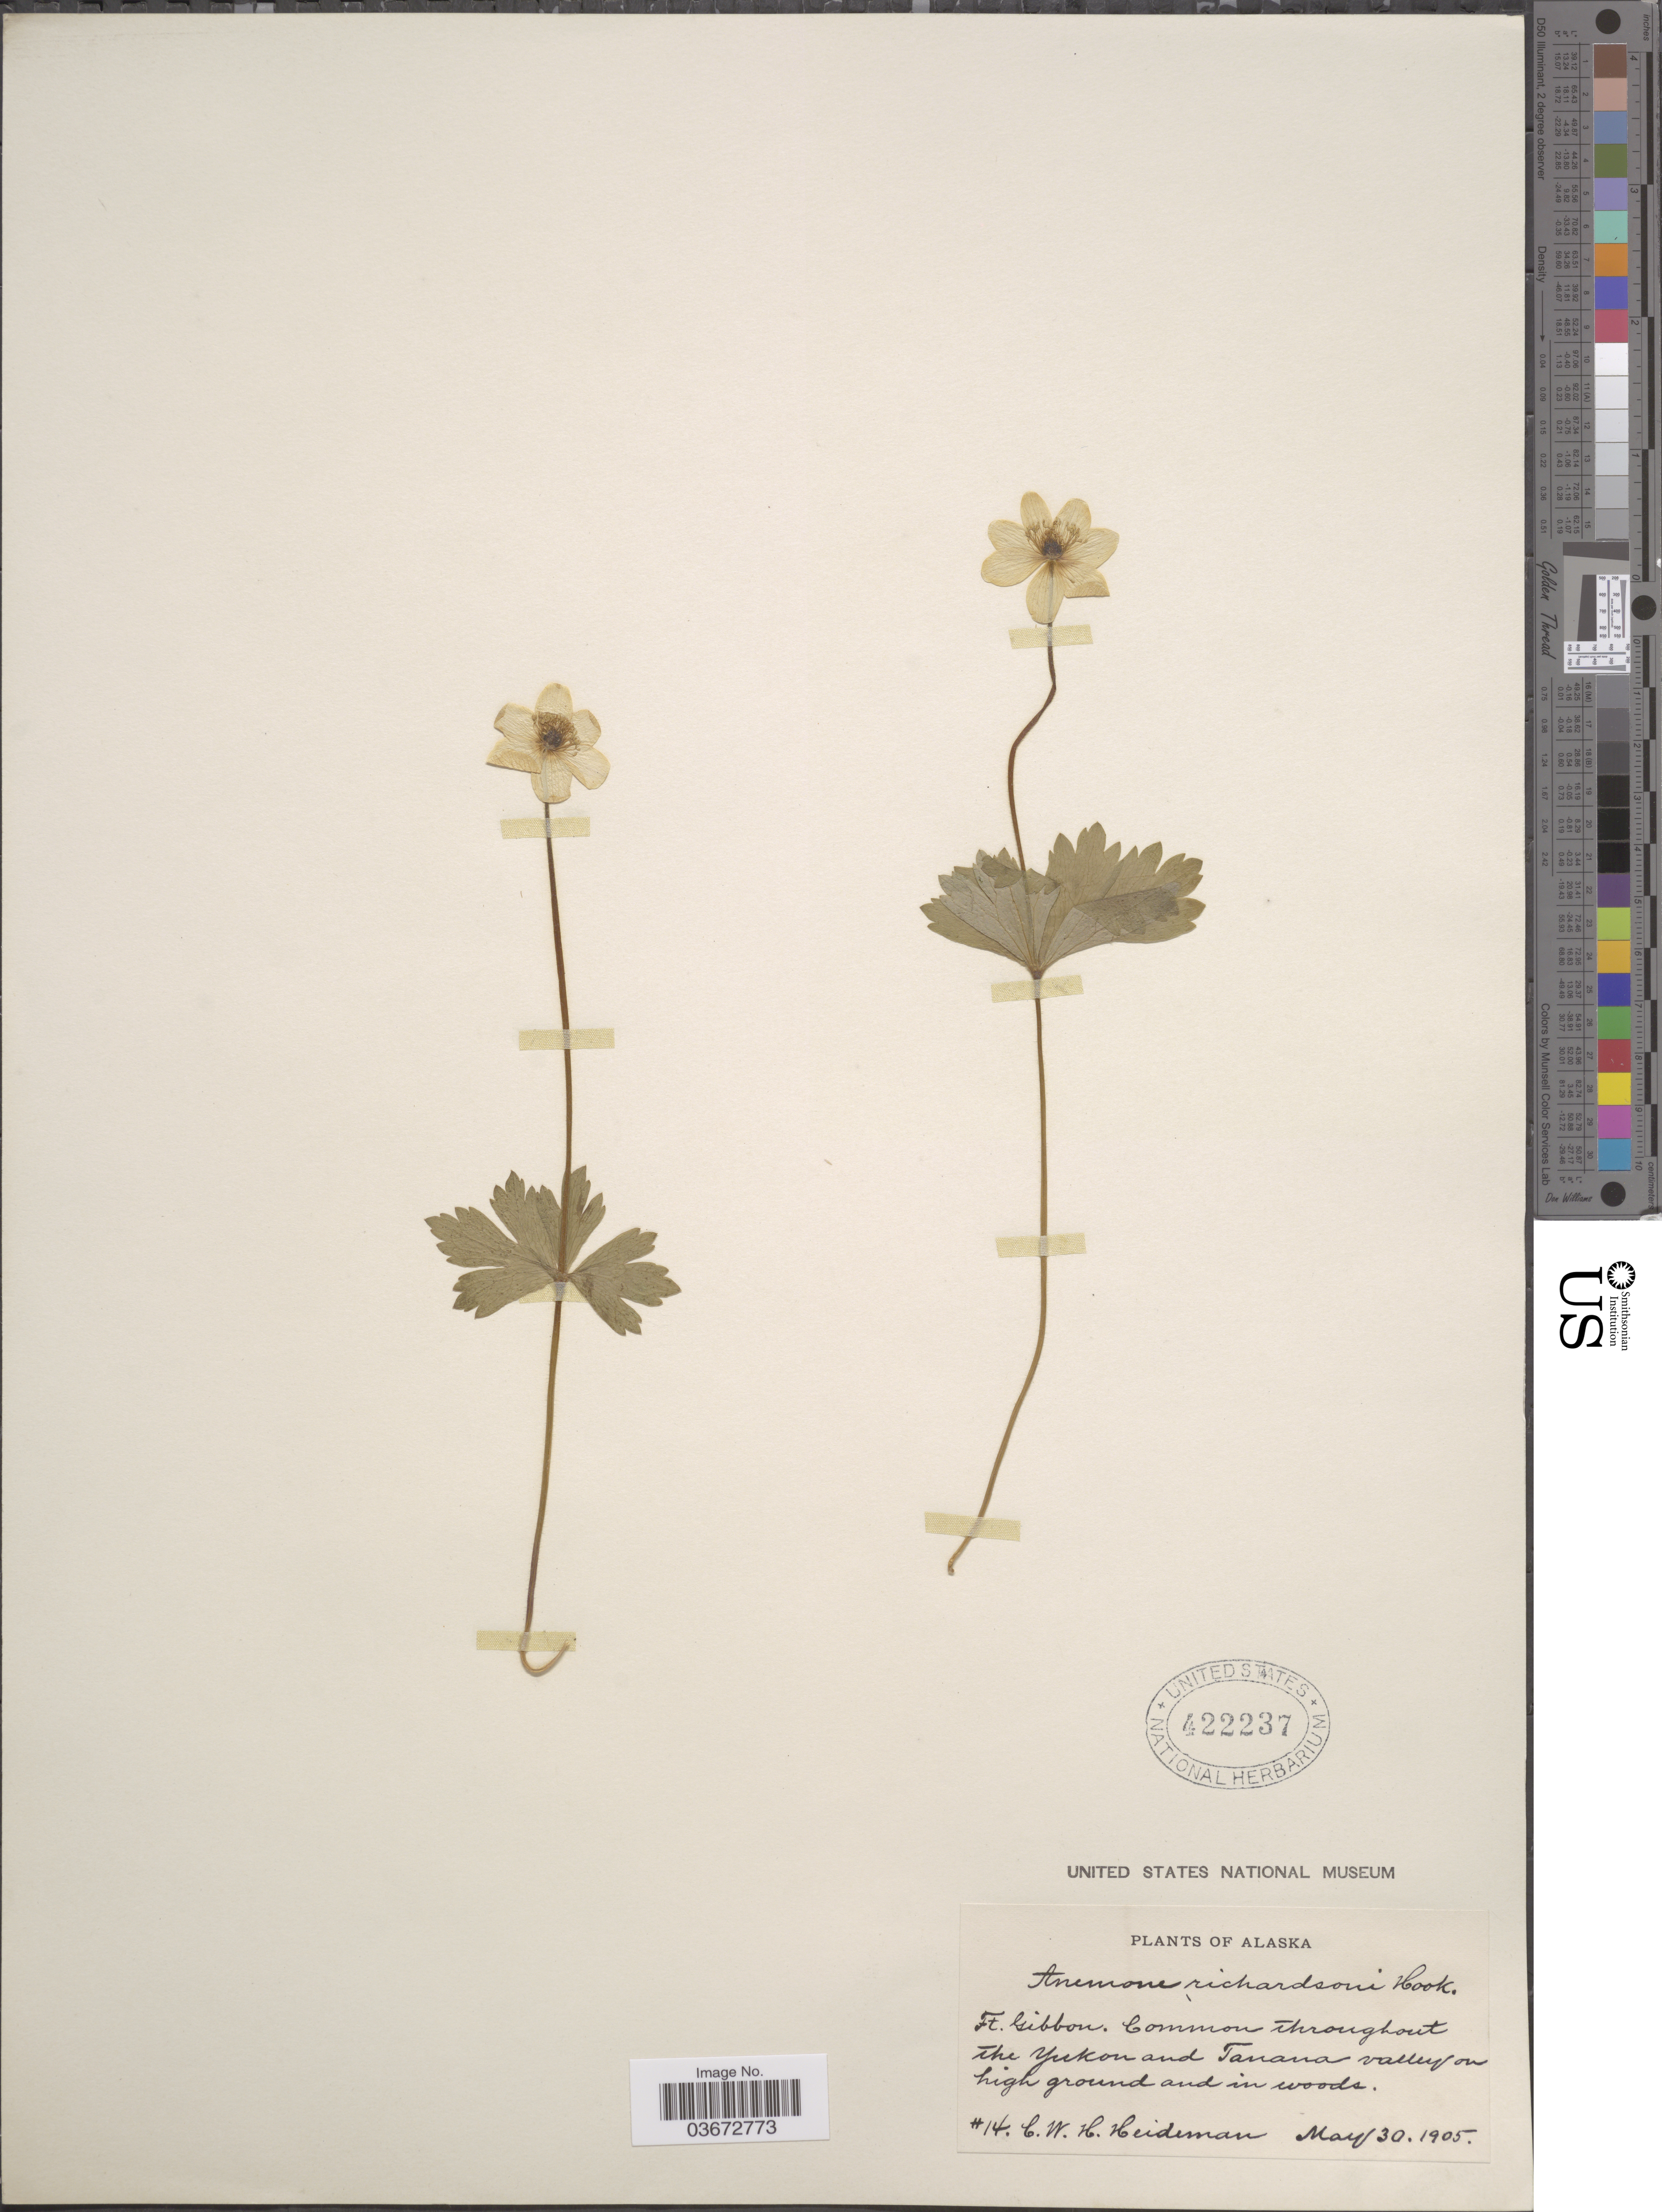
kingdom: Plantae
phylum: Tracheophyta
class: Magnoliopsida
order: Ranunculales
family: Ranunculaceae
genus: Anemone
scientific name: Anemone richardsonii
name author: Hook.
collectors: C. Heideman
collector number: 14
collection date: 1905-05-30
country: United States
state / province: Alaska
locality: Common throughout the Yukon and Tanana valley on high ground and in woods.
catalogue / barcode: US 422237